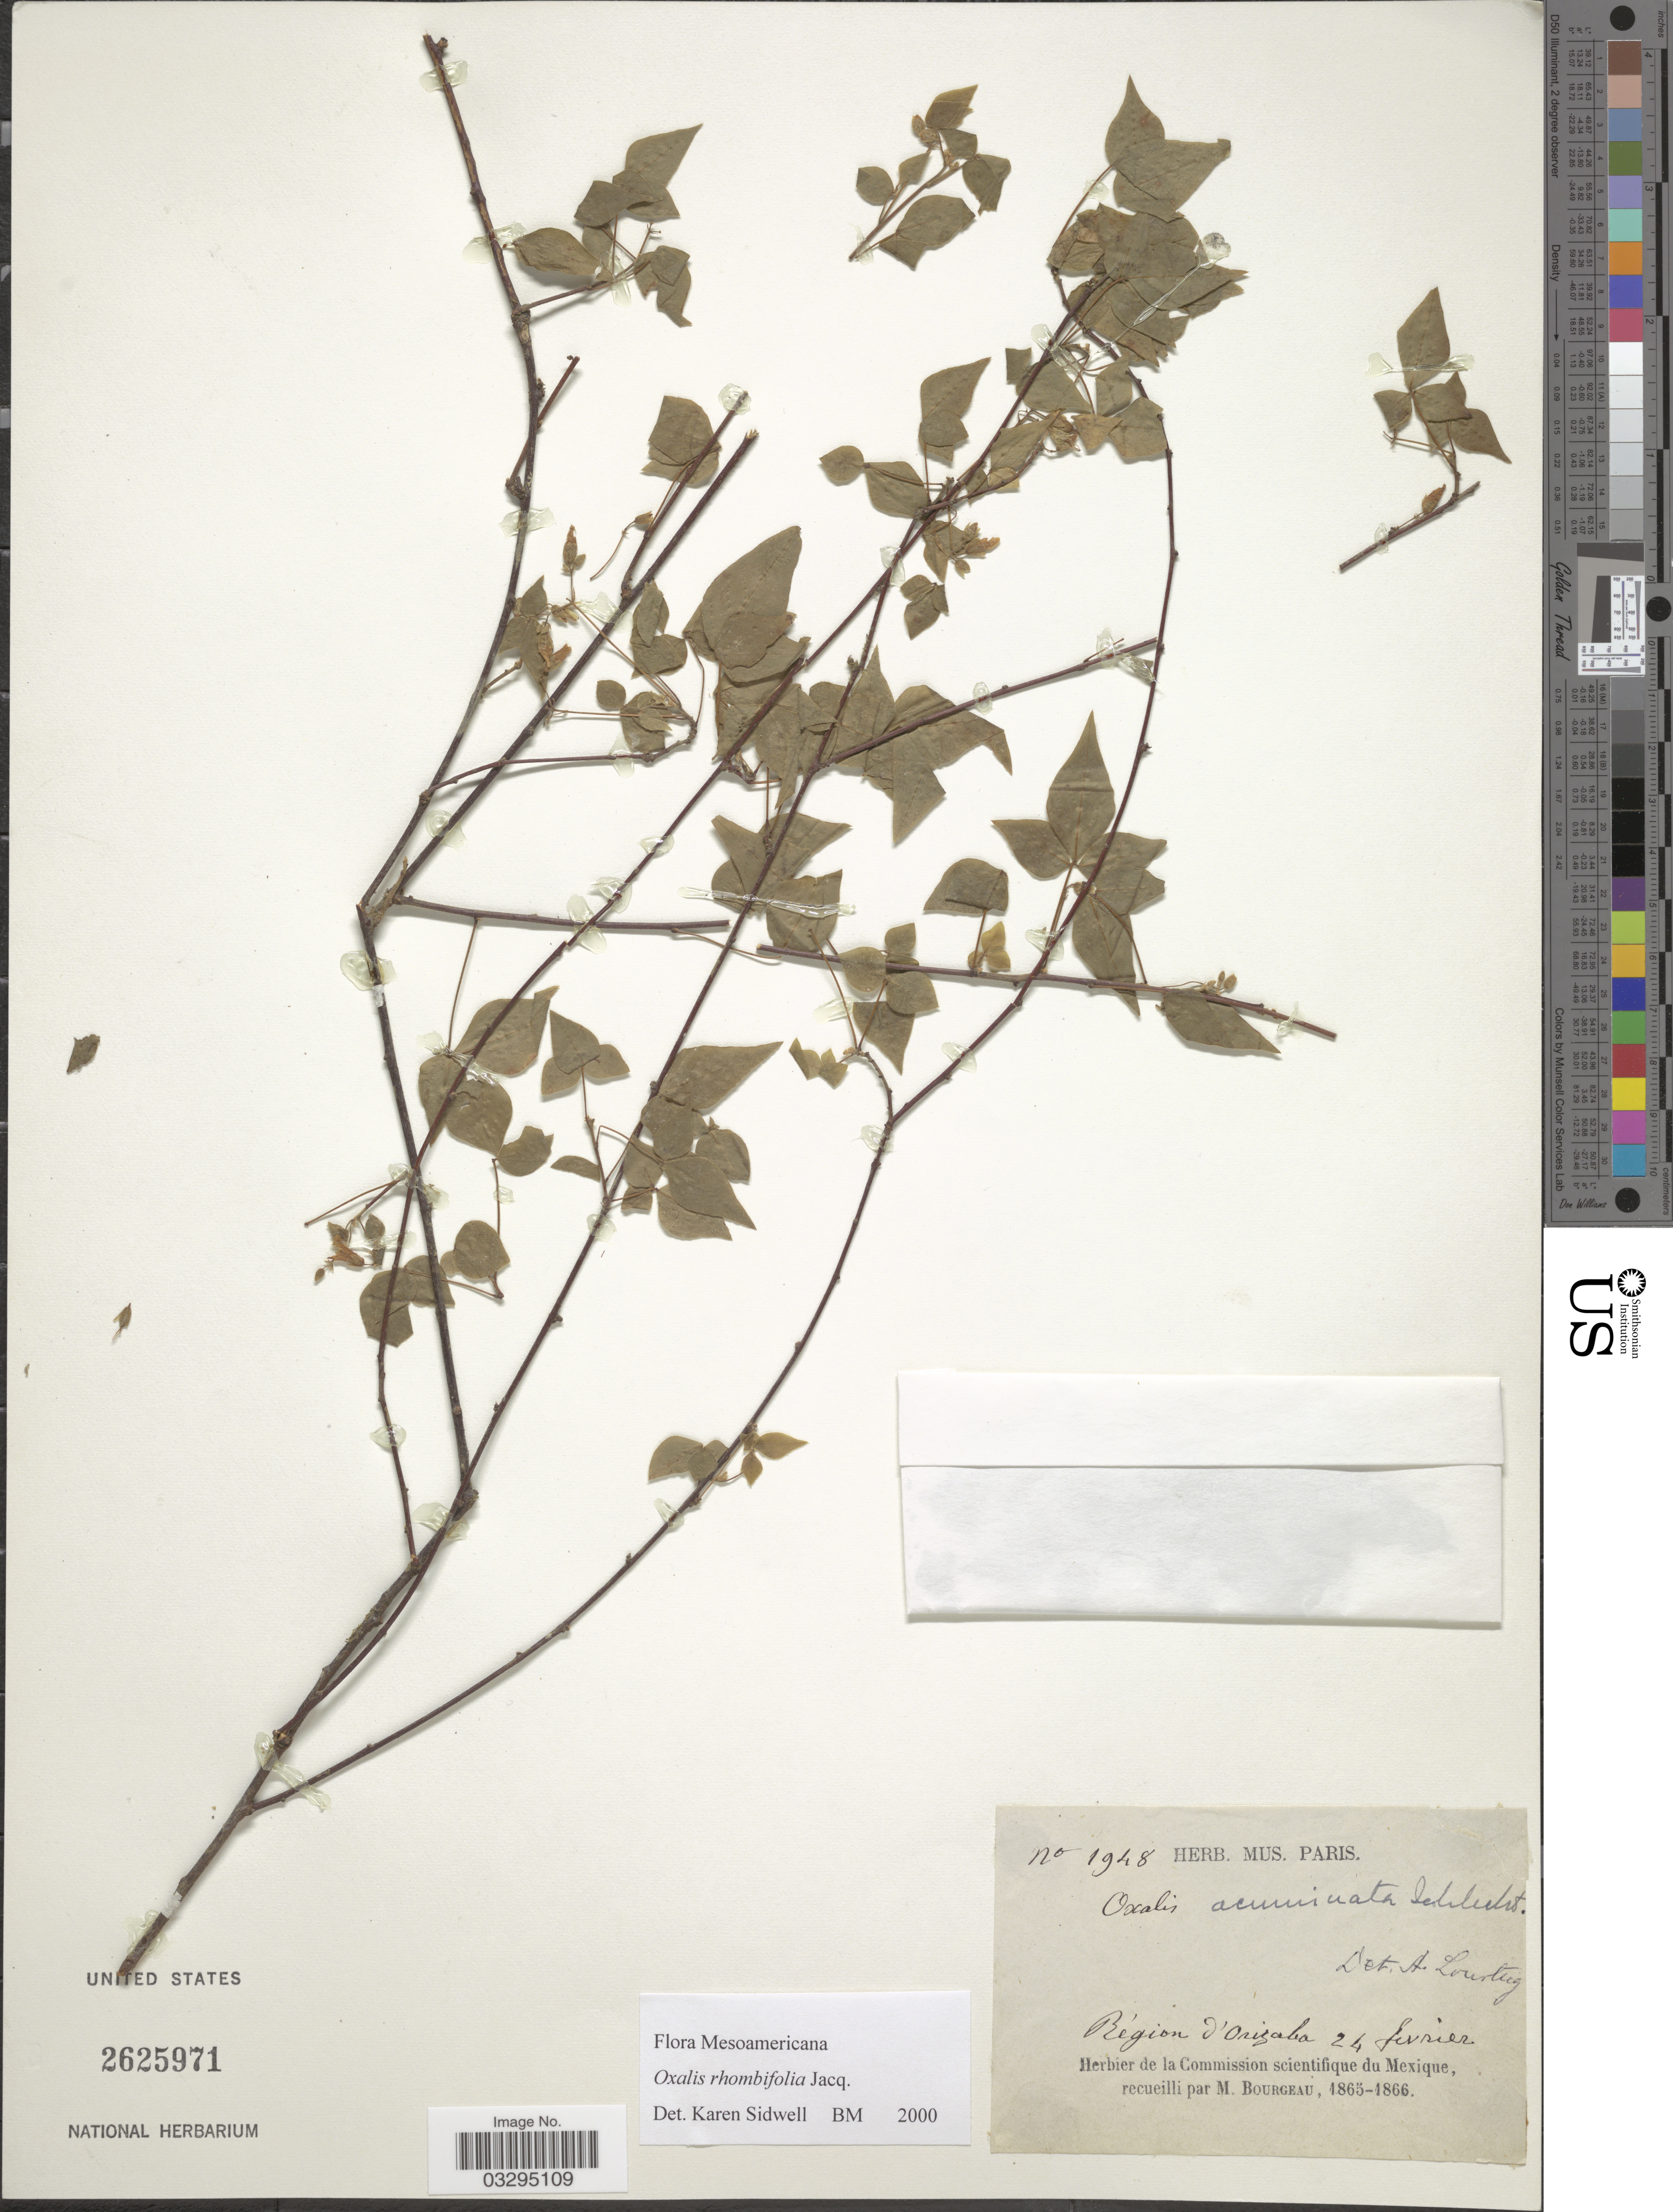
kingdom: Plantae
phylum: Tracheophyta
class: Magnoliopsida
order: Oxalidales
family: Oxalidaceae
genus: Oxalis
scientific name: Oxalis rhombifolia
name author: Jacq.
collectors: M. Bourgeau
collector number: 1948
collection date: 1865-02-24/1866-02-24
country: Mexico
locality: Région d'Orizaba.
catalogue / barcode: US 2625971